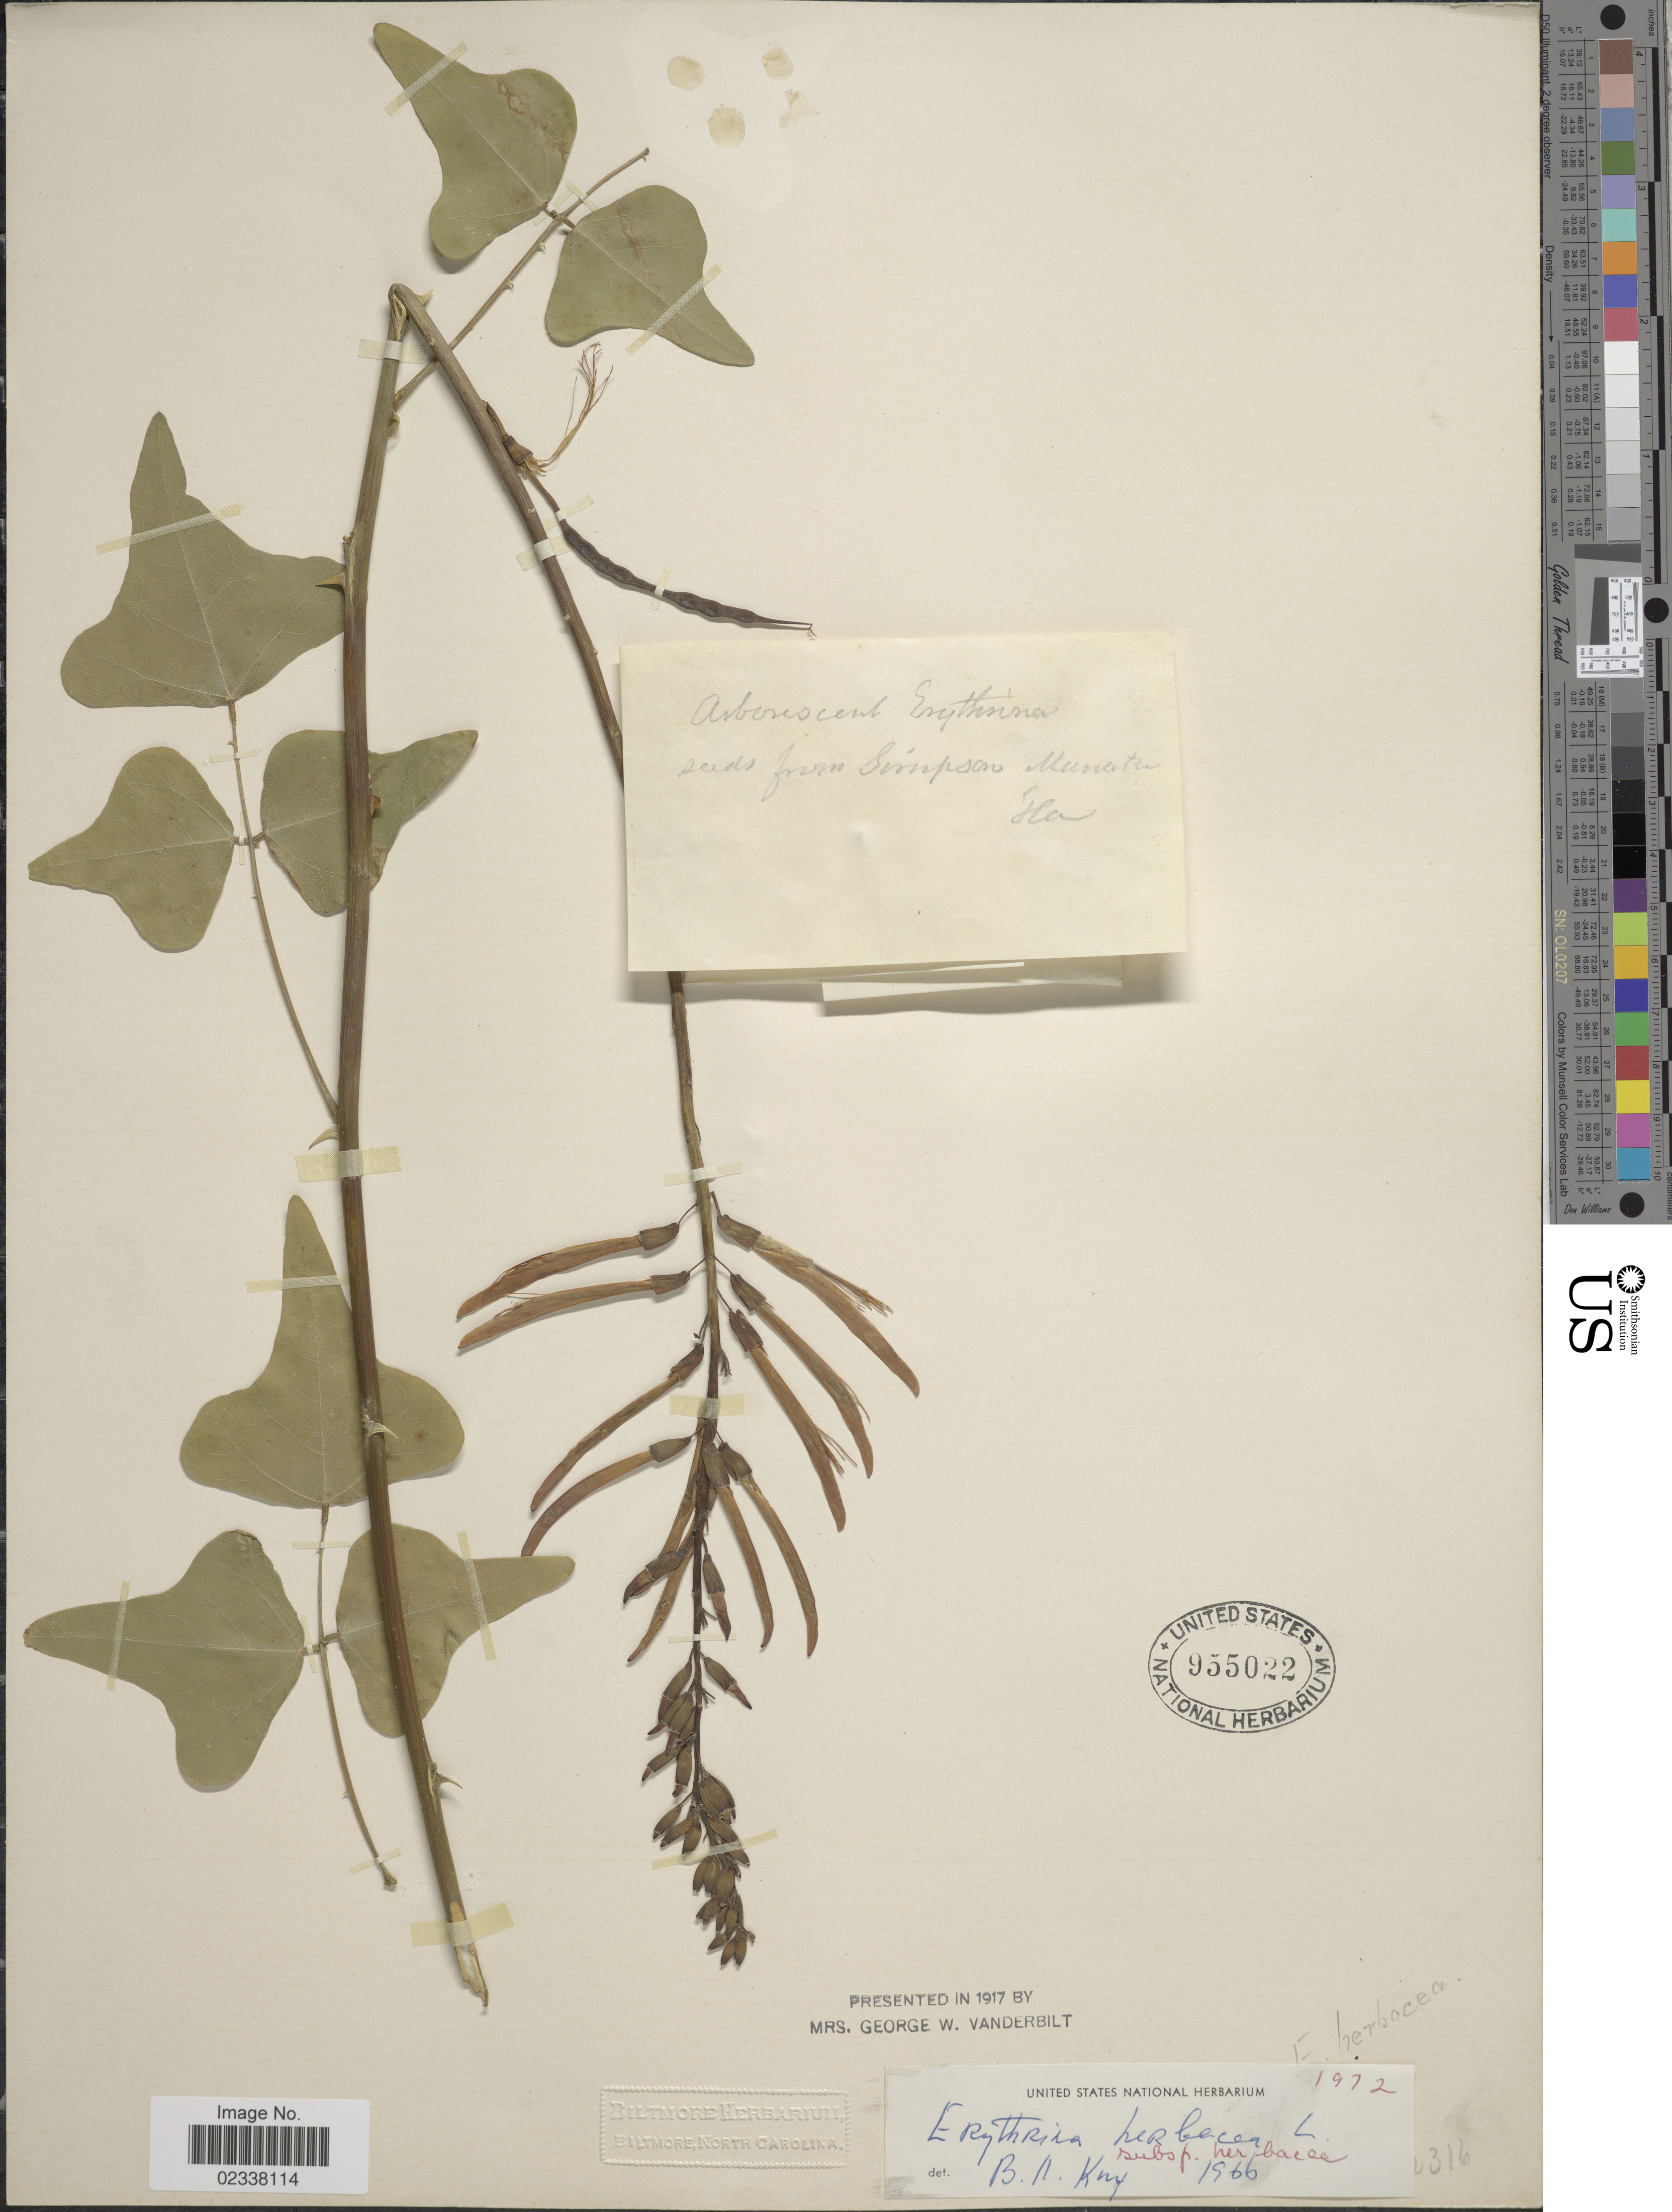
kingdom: Plantae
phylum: Tracheophyta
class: Magnoliopsida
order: Fabales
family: Fabaceae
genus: Erythrina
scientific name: Erythrina herbacea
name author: L.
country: United States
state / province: Florida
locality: Simson Manater [unsure placement]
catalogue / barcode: US 955022